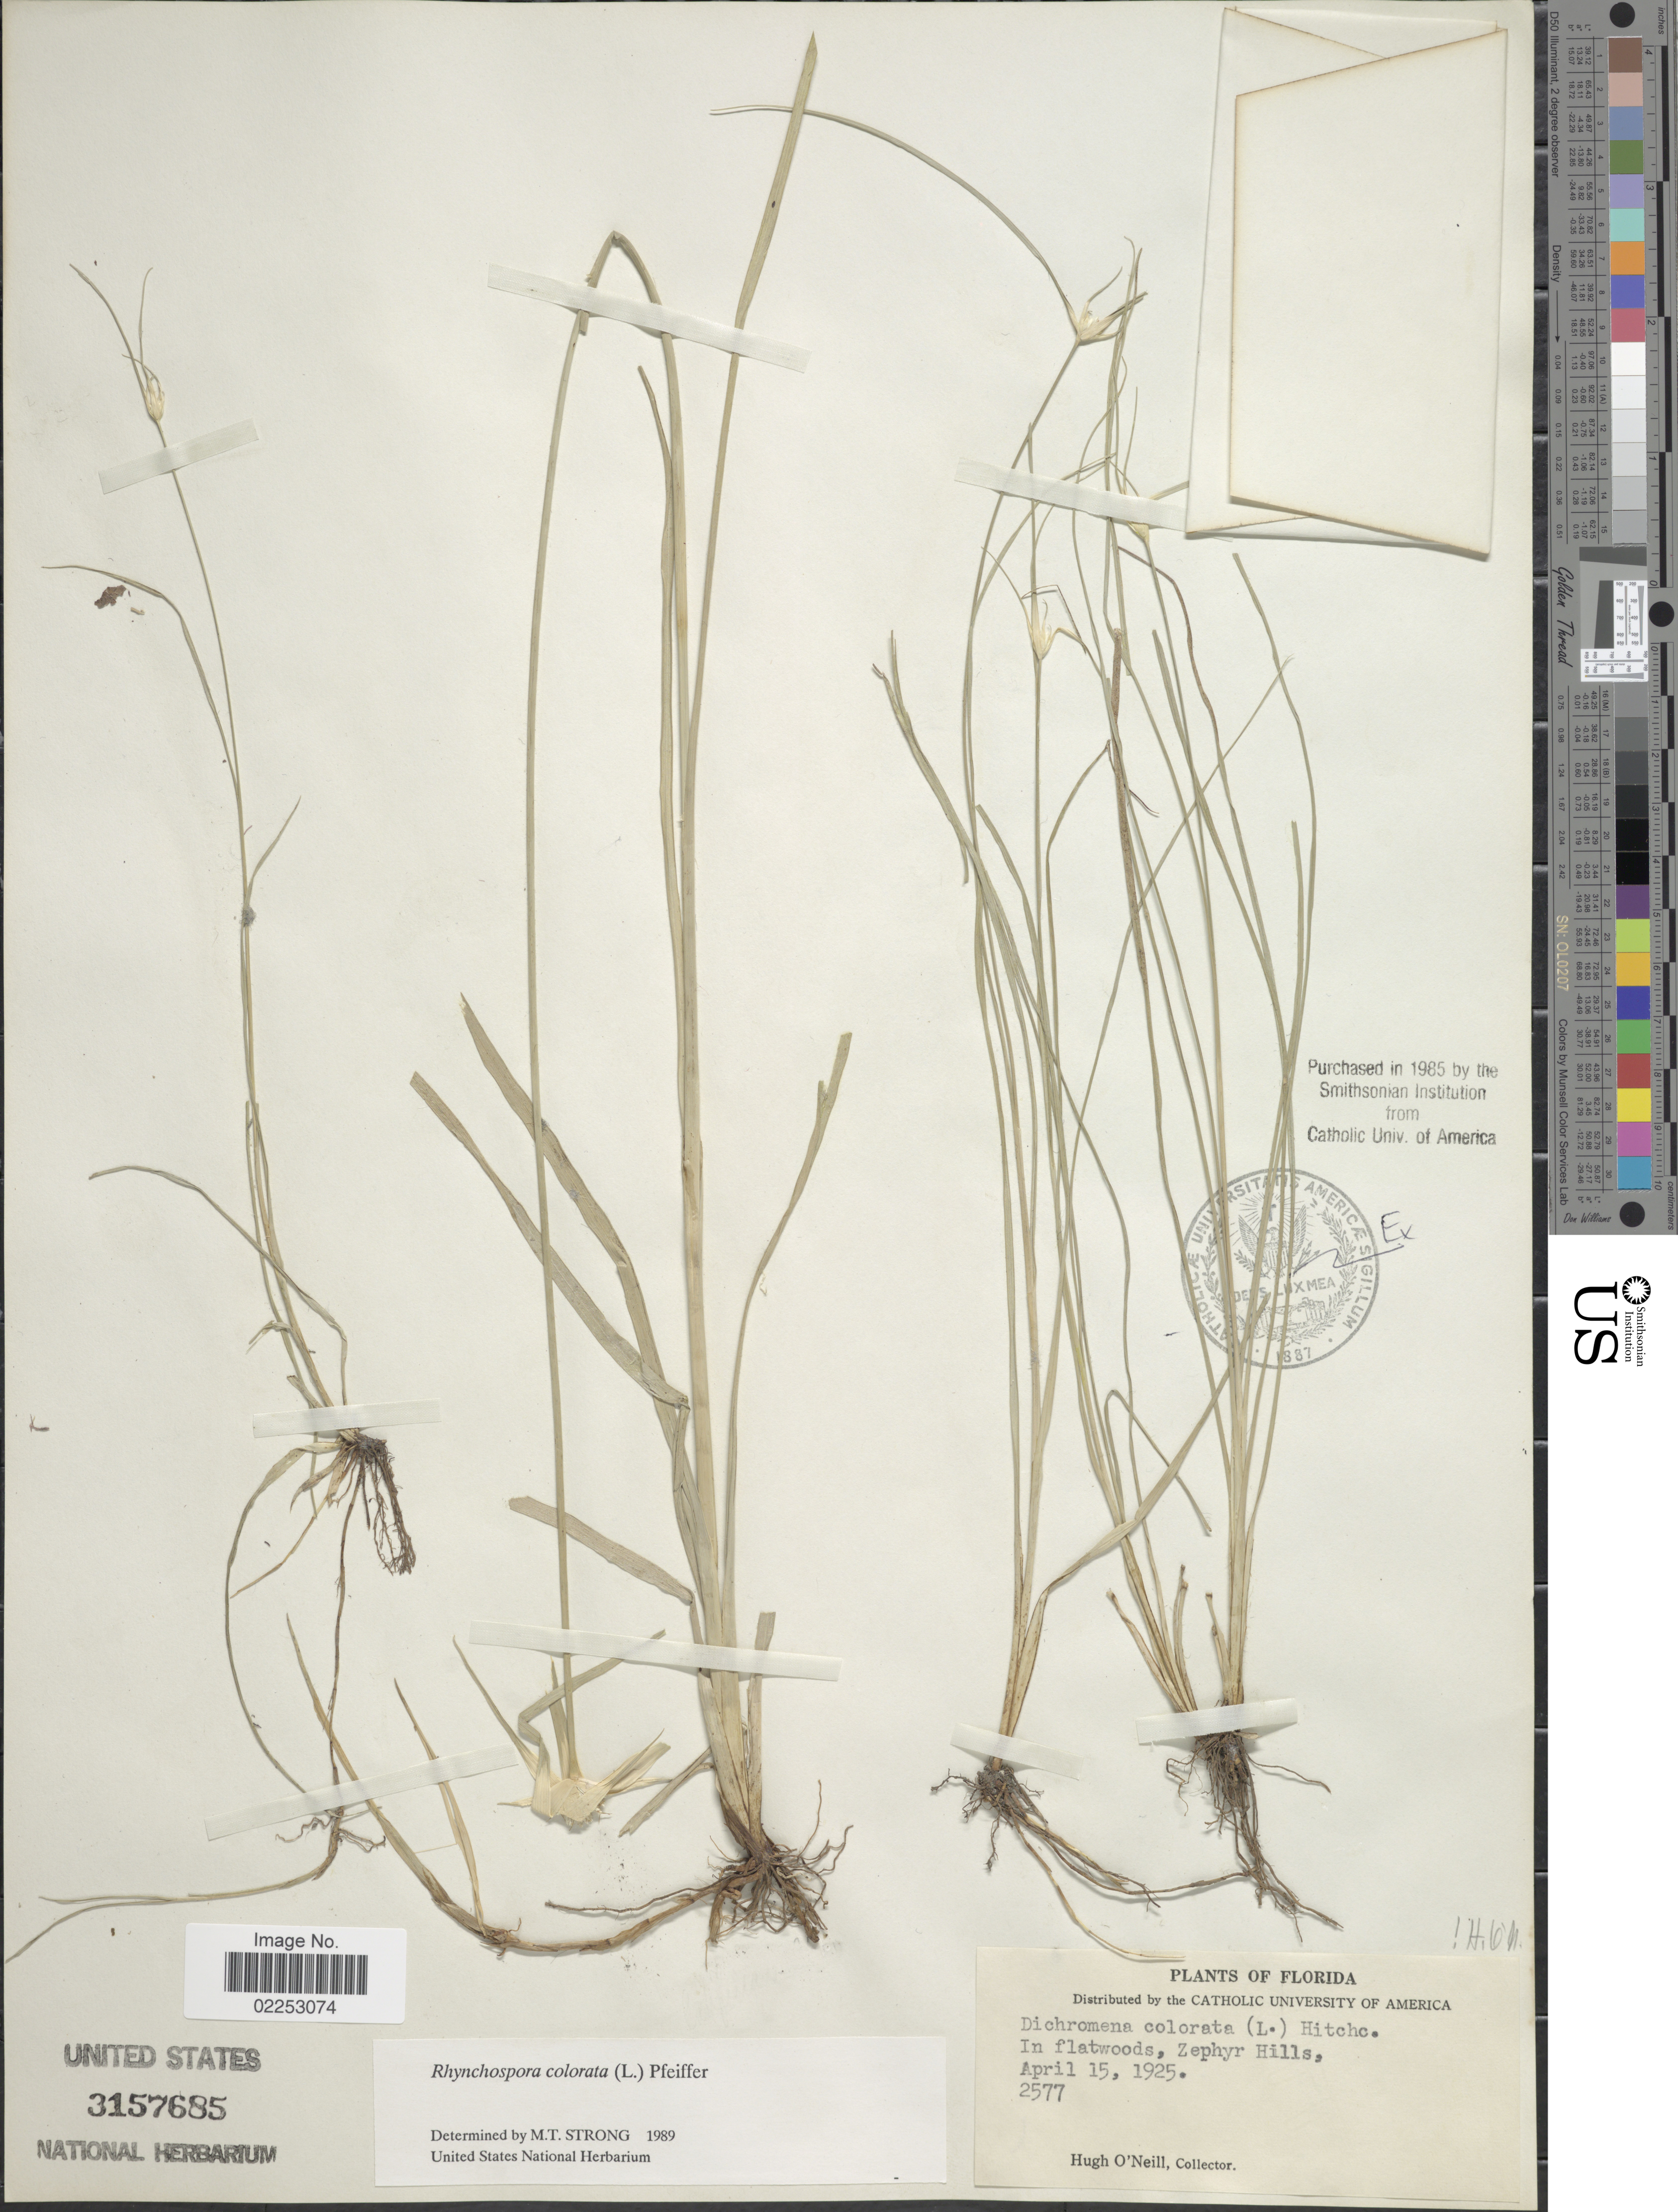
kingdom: Plantae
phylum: Tracheophyta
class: Liliopsida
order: Poales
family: Cyperaceae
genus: Rhynchospora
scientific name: Rhynchospora colorata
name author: (L.) H. Pfeiff.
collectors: H. O'Neill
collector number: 2577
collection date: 1925-04-15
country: United States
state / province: Florida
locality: Zephyr Hills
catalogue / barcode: US 3157685